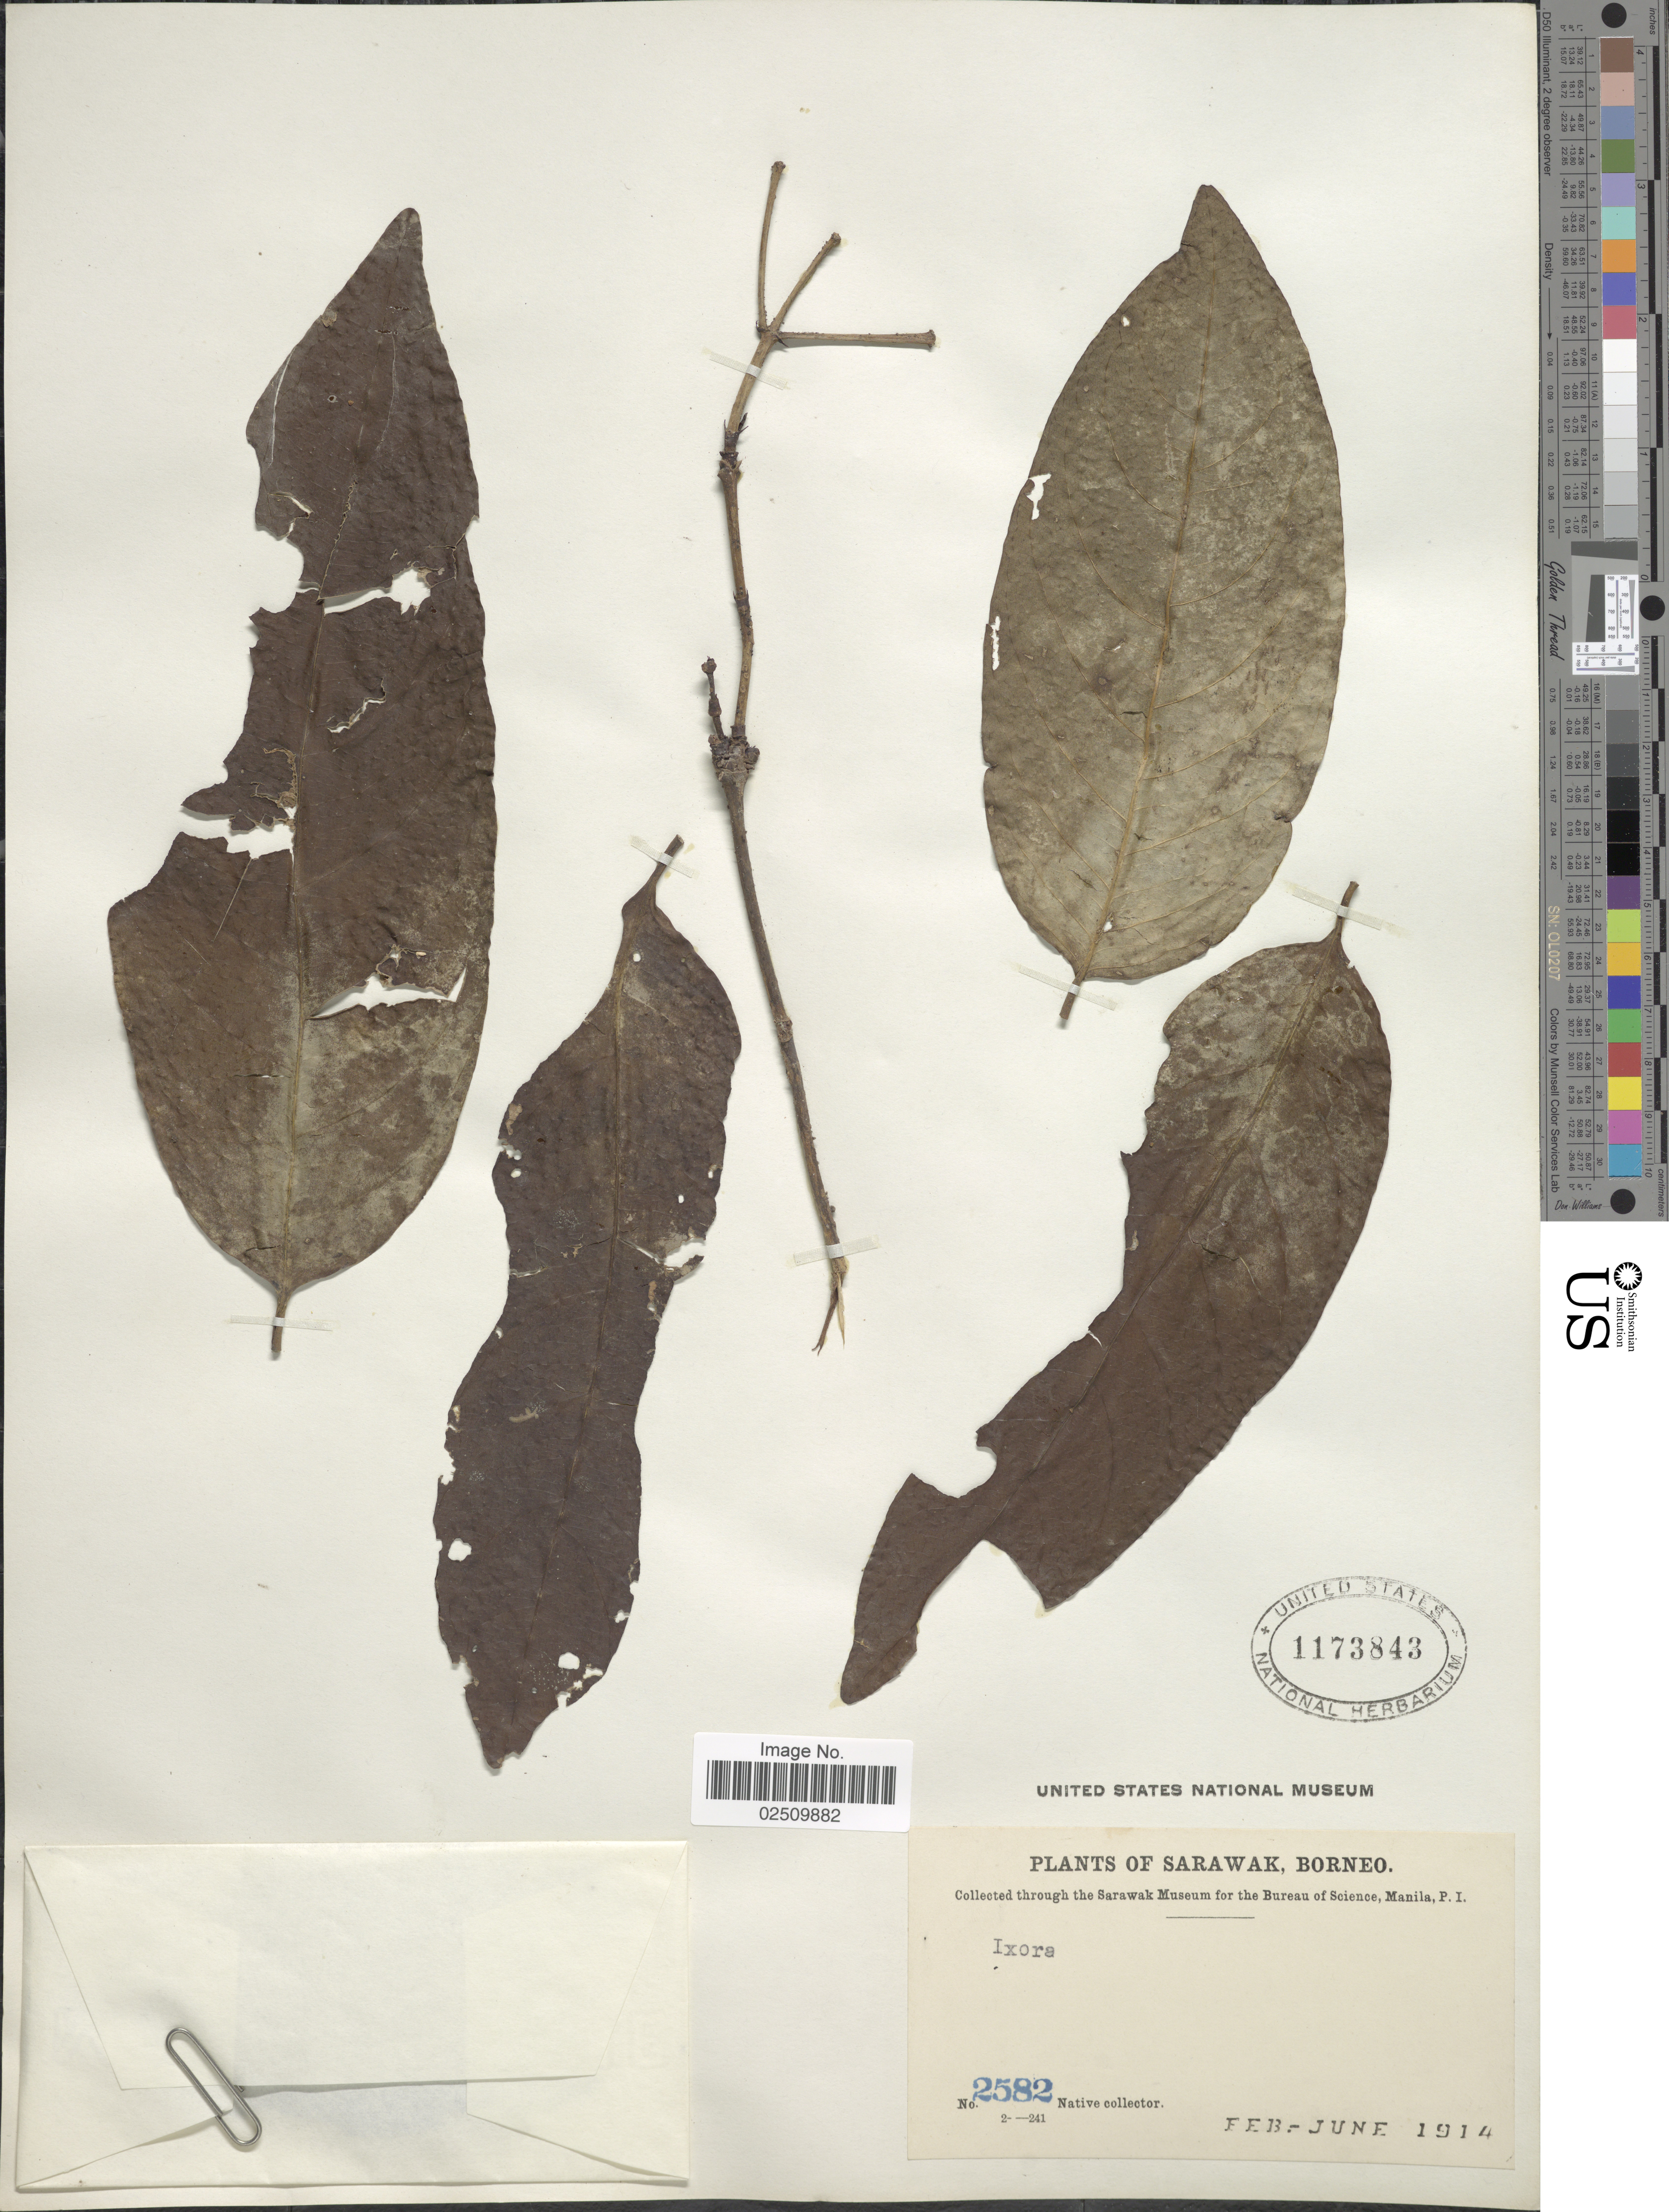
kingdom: Plantae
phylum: Tracheophyta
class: Magnoliopsida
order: Gentianales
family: Rubiaceae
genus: Ixora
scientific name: Ixora sp.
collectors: Native collector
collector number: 2582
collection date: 1914-02/1914-06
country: Malaysia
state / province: Sarawak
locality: Borneo.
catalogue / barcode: US 1173843